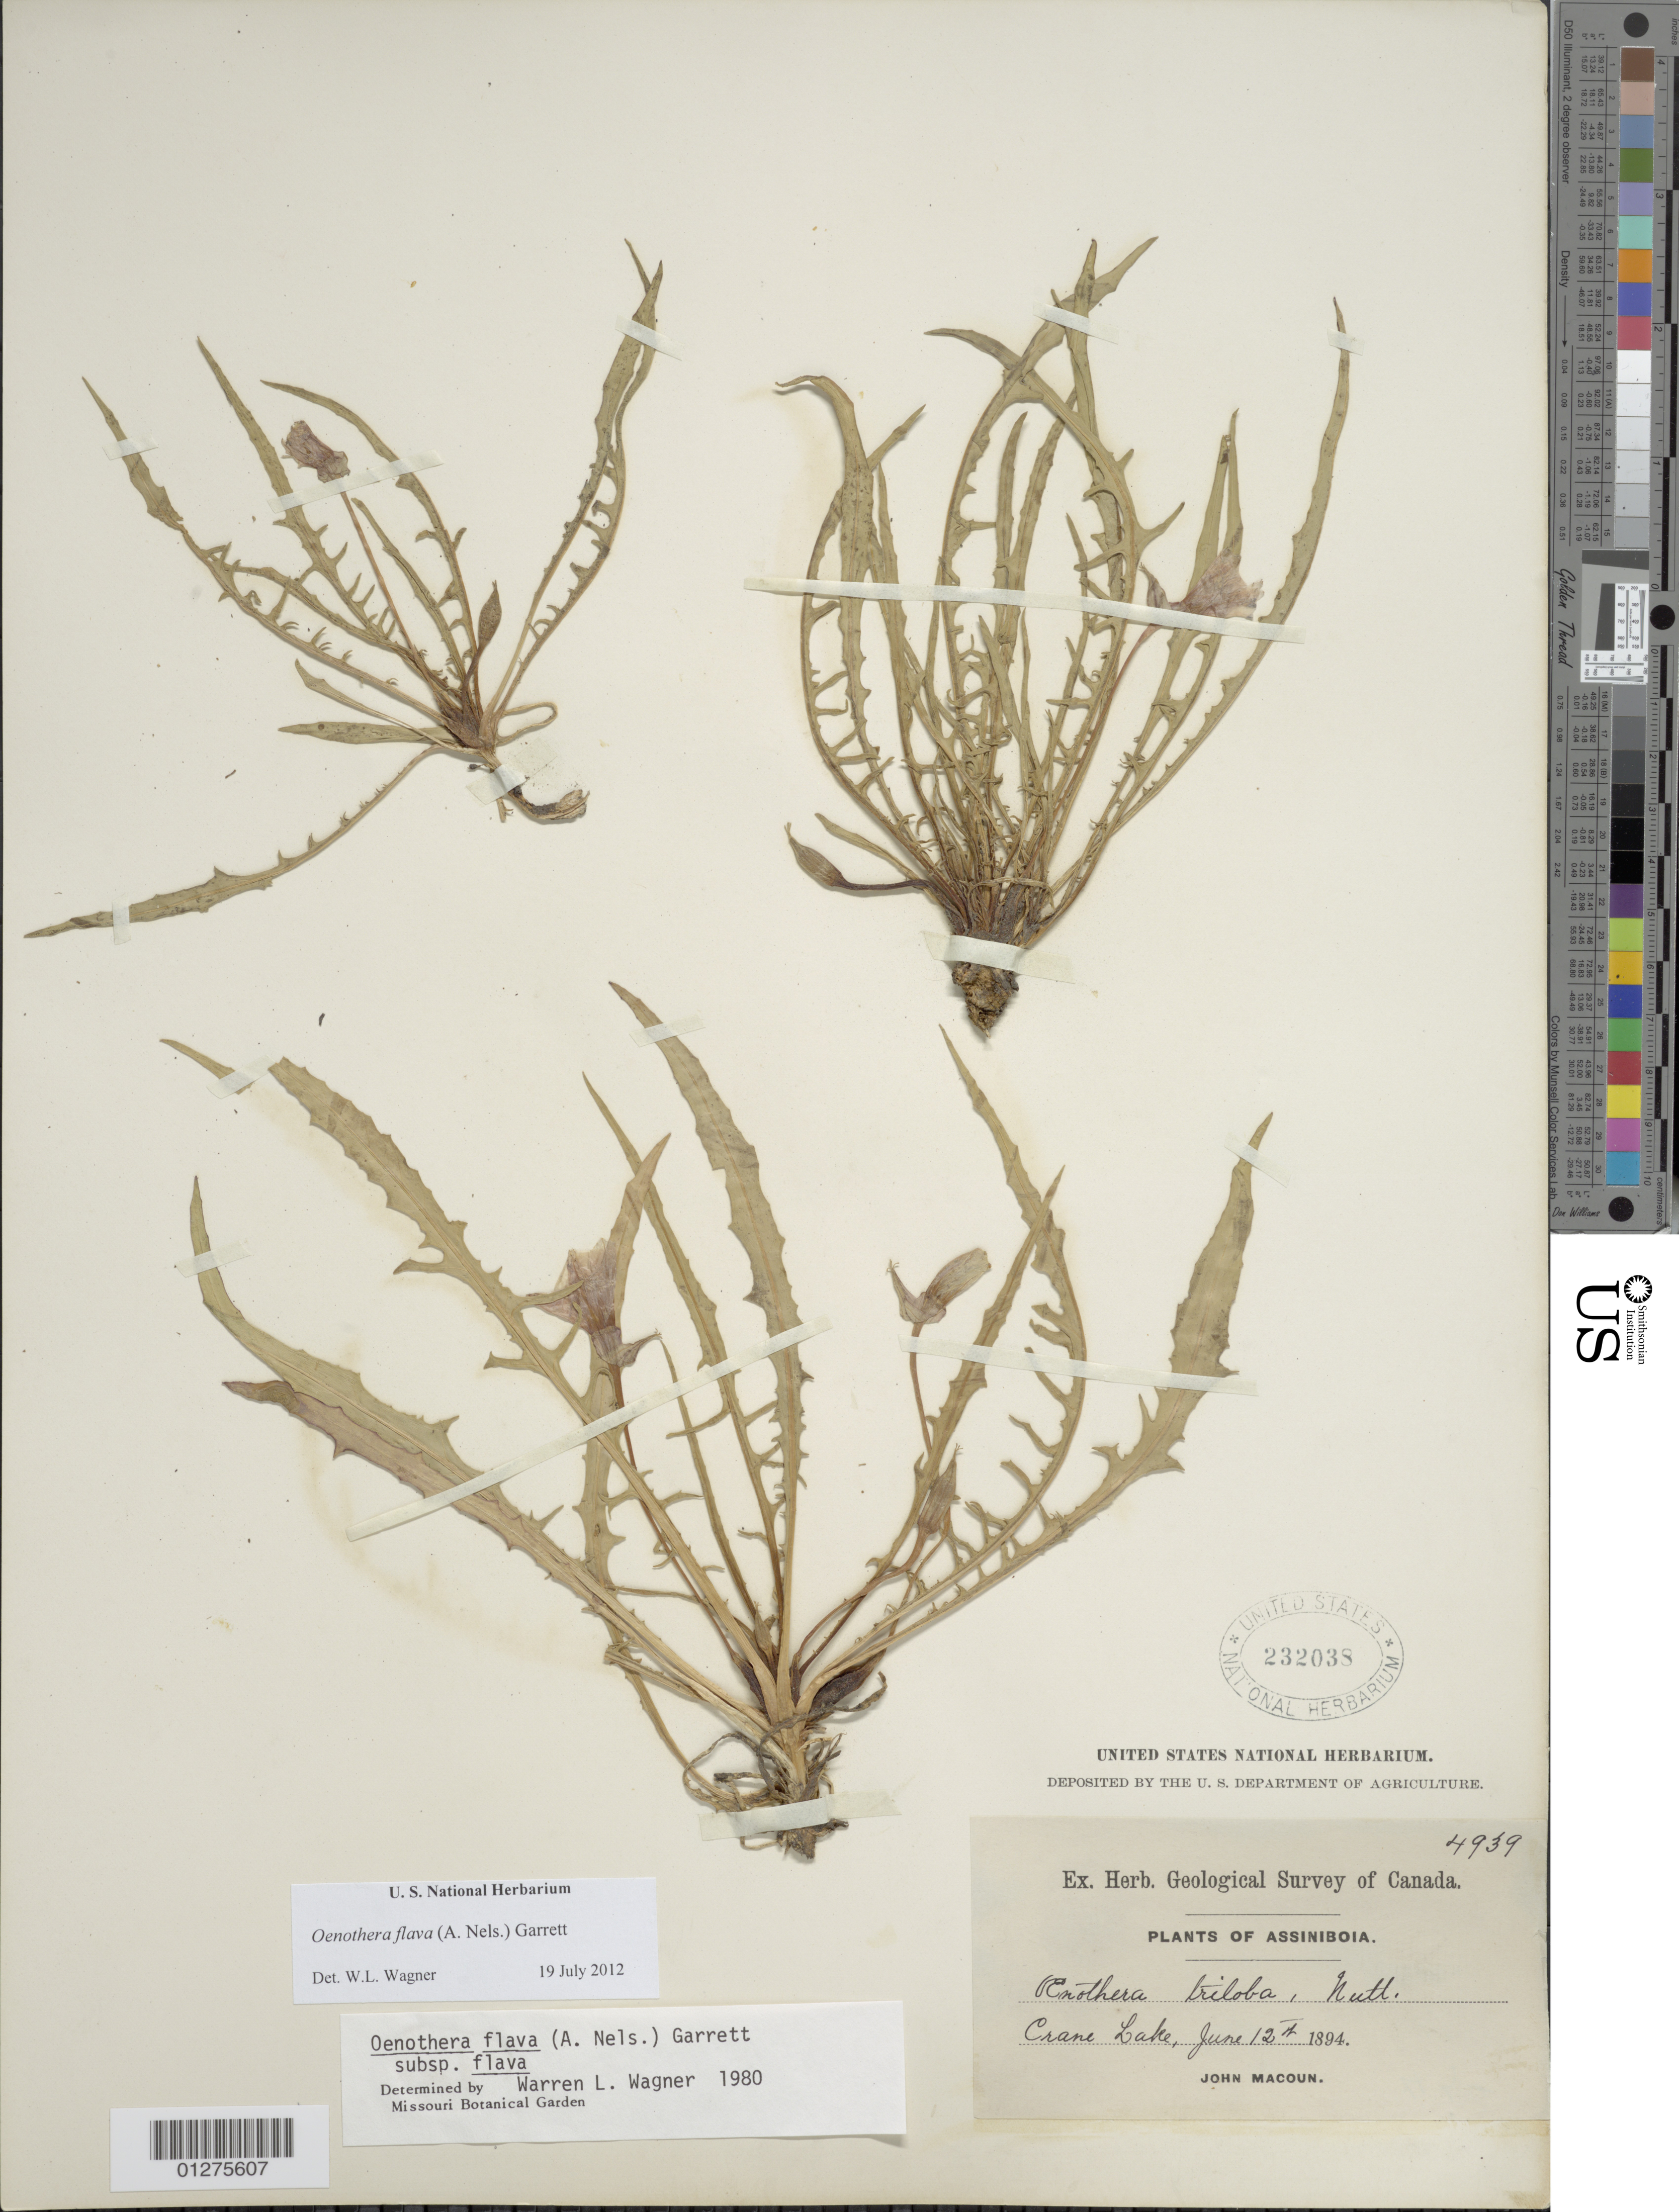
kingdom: Plantae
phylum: Tracheophyta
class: Magnoliopsida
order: Myrtales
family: Onagraceae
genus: Oenothera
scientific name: Oenothera flava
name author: (A. Nelson) Garrett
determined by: Wagner, W. L., (BOT), Smithsonian Institution - National Museum of Natural History (UNITED STATES)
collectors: R. S. Williams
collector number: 4939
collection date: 1894-06-12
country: United States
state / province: Montana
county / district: Lake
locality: Crane Lake.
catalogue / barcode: US 232038